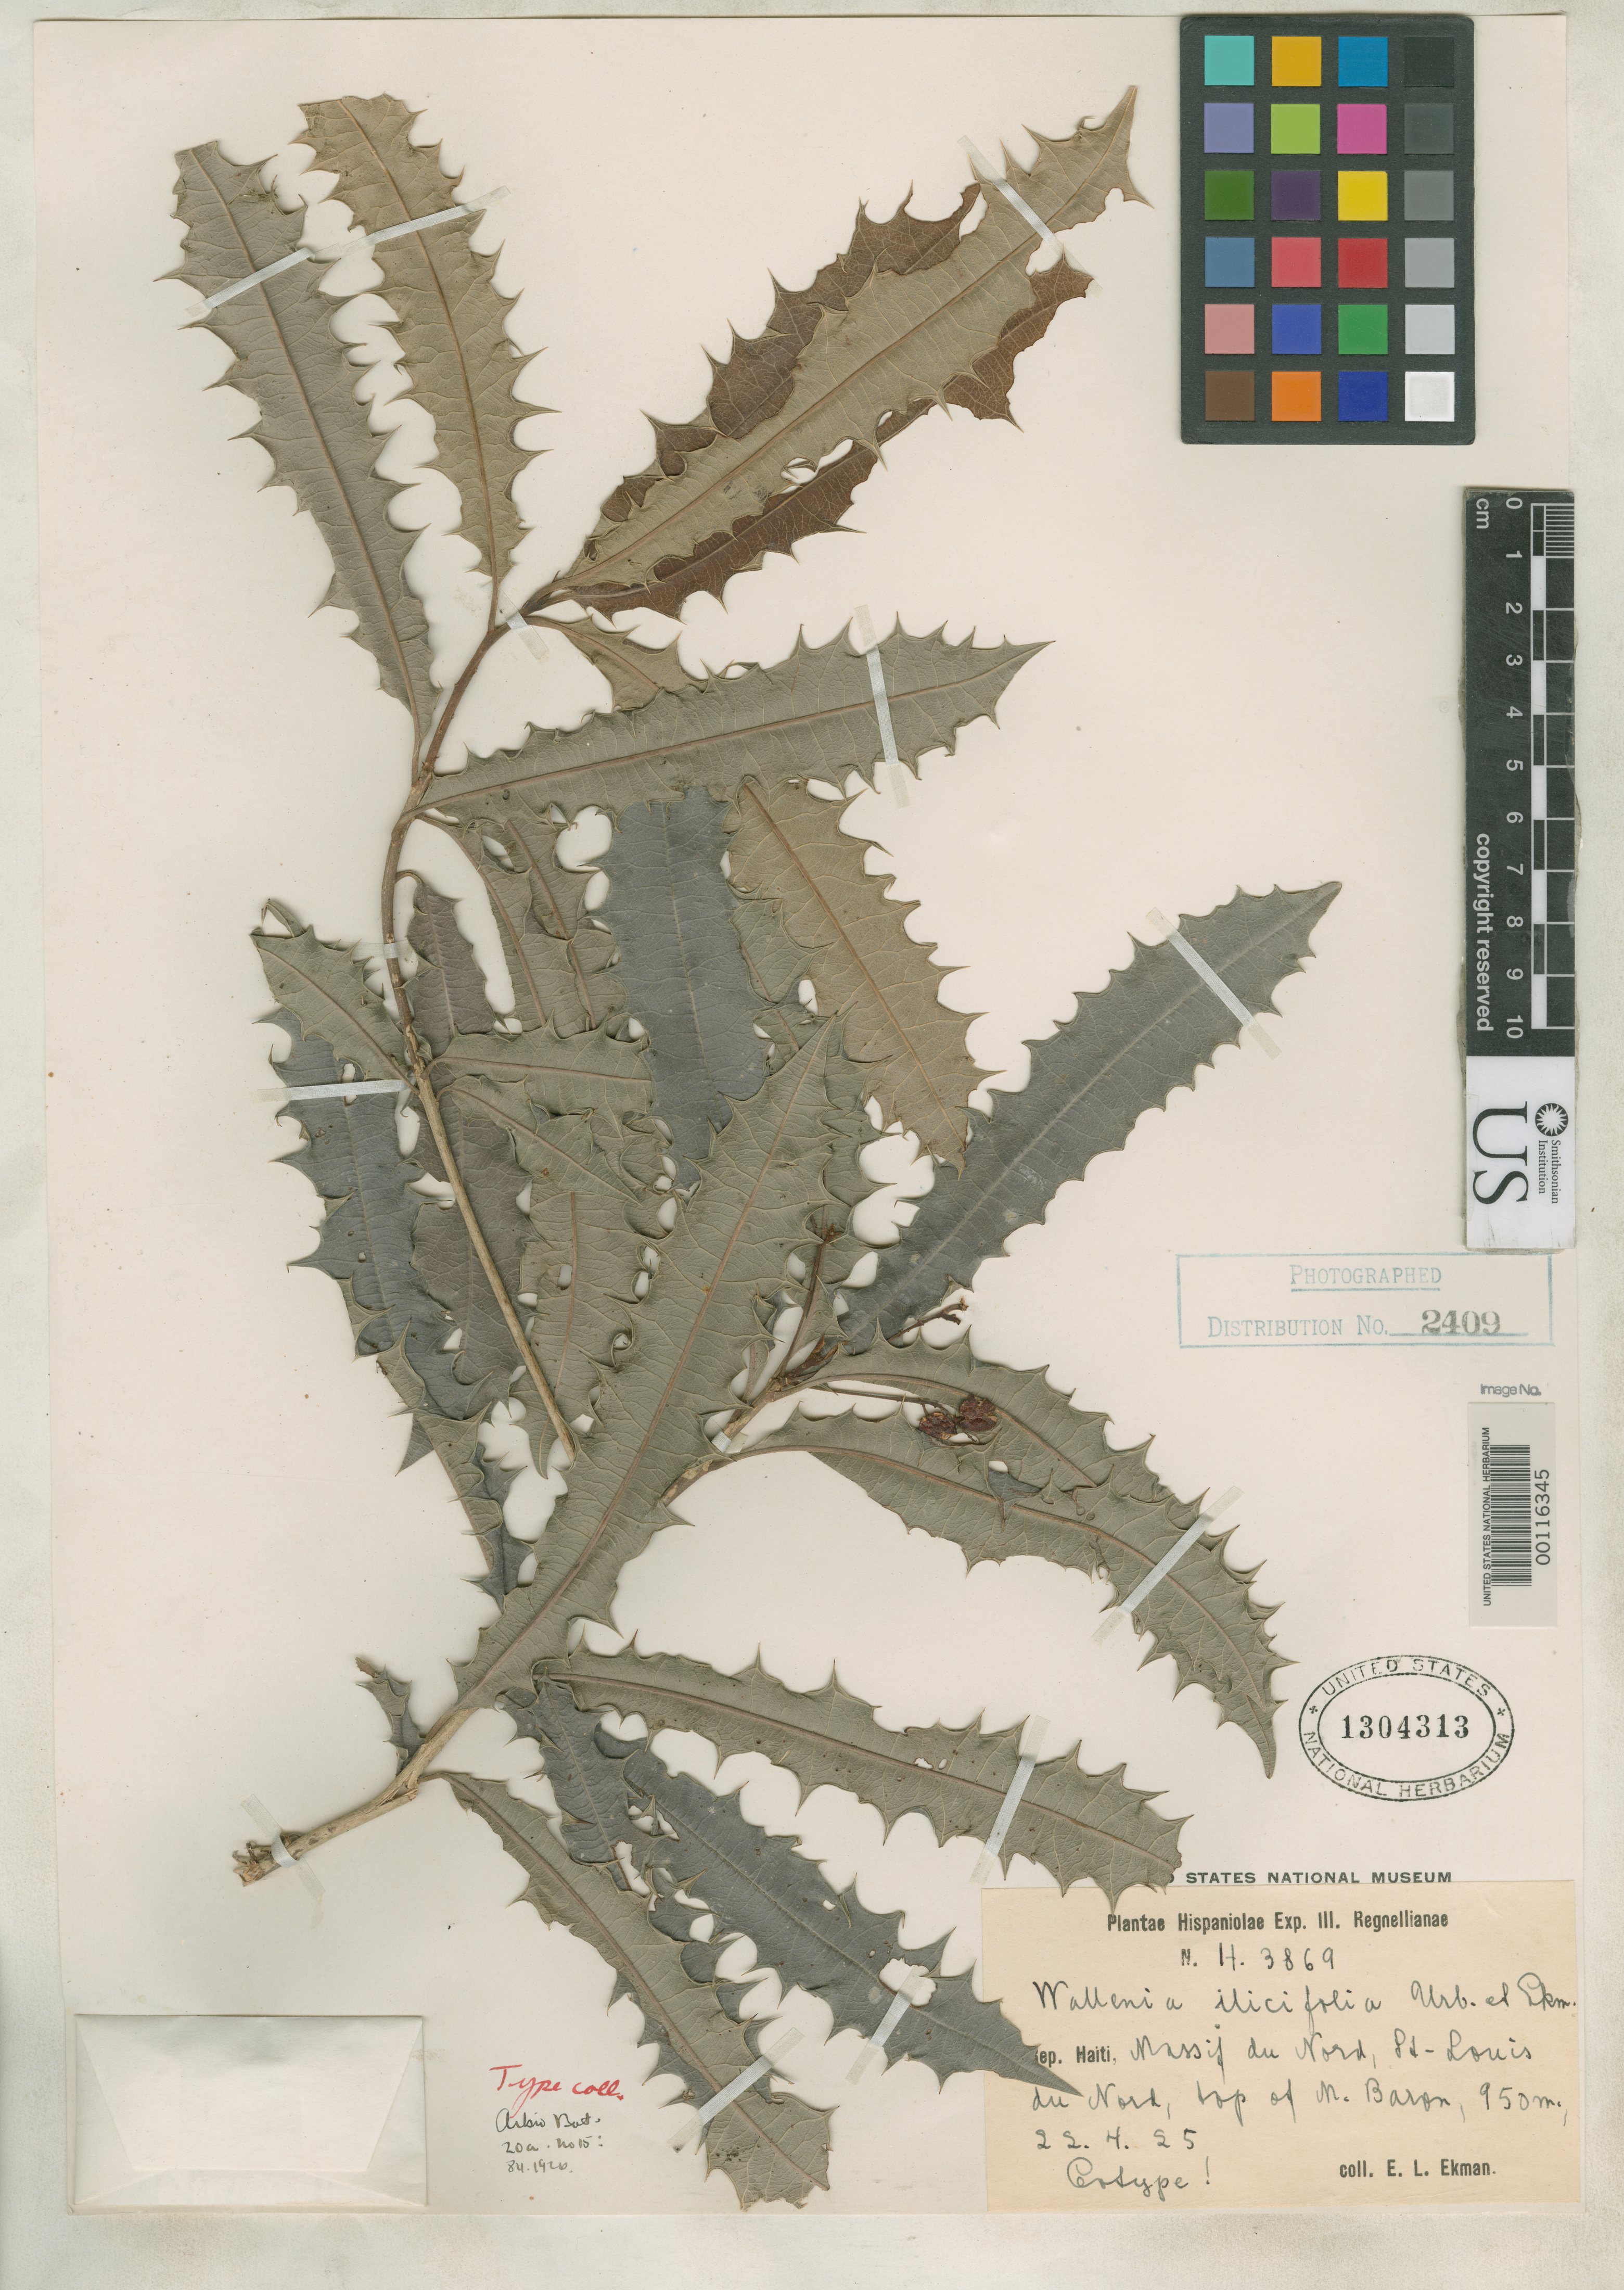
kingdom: Plantae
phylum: Tracheophyta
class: Magnoliopsida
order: Ericales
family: Primulaceae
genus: Wallenia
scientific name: Wallenia ilicifolia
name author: Urb. & Ekman in Urb.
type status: Isotype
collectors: E. L. Ekman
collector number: H 3869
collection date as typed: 22 Apr 1925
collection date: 1925-04-22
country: Haiti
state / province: Nord-Ouest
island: Hispaniola Island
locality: Massif du Nord near St. Louis du Nord, Morne Baron.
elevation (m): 950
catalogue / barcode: US 1304313